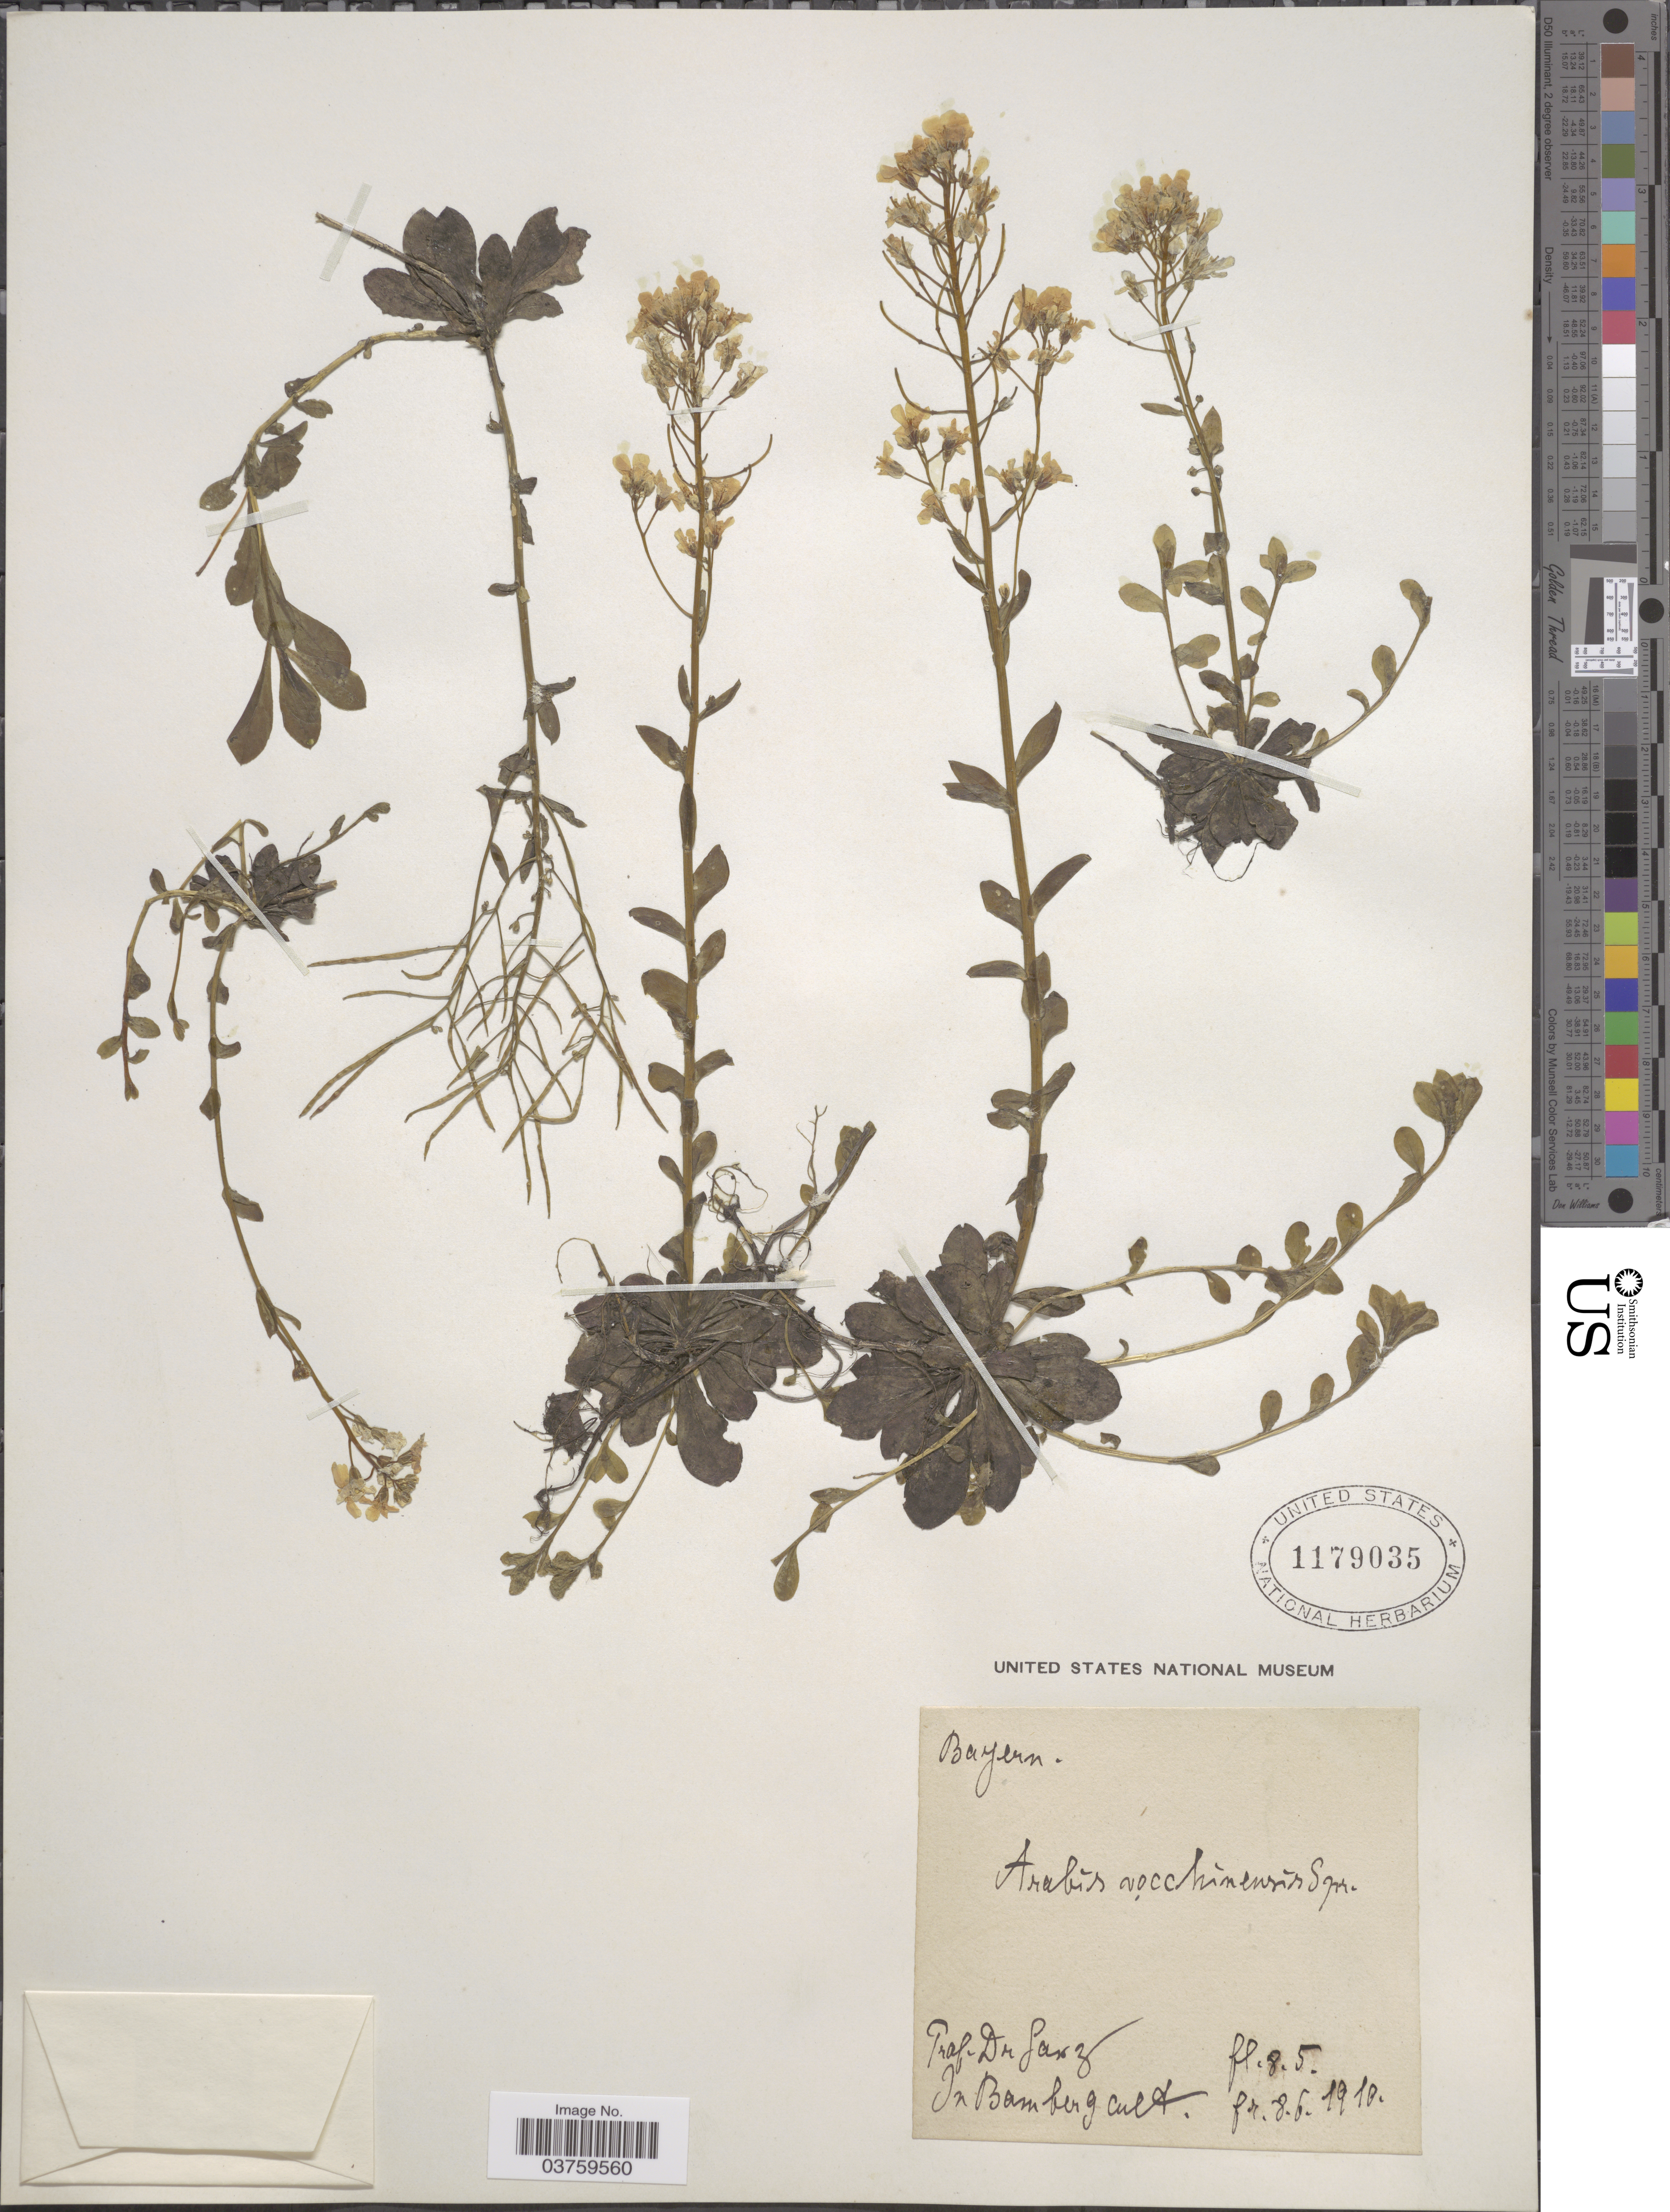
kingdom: Plantae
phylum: Tracheophyta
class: Magnoliopsida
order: Brassicales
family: Brassicaceae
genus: Arabis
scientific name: Arabis vochinensis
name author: Spreng.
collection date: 1910-05-08/1910-06-08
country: Germany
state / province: Bayern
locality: In Bamberg.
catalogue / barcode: US 1179035